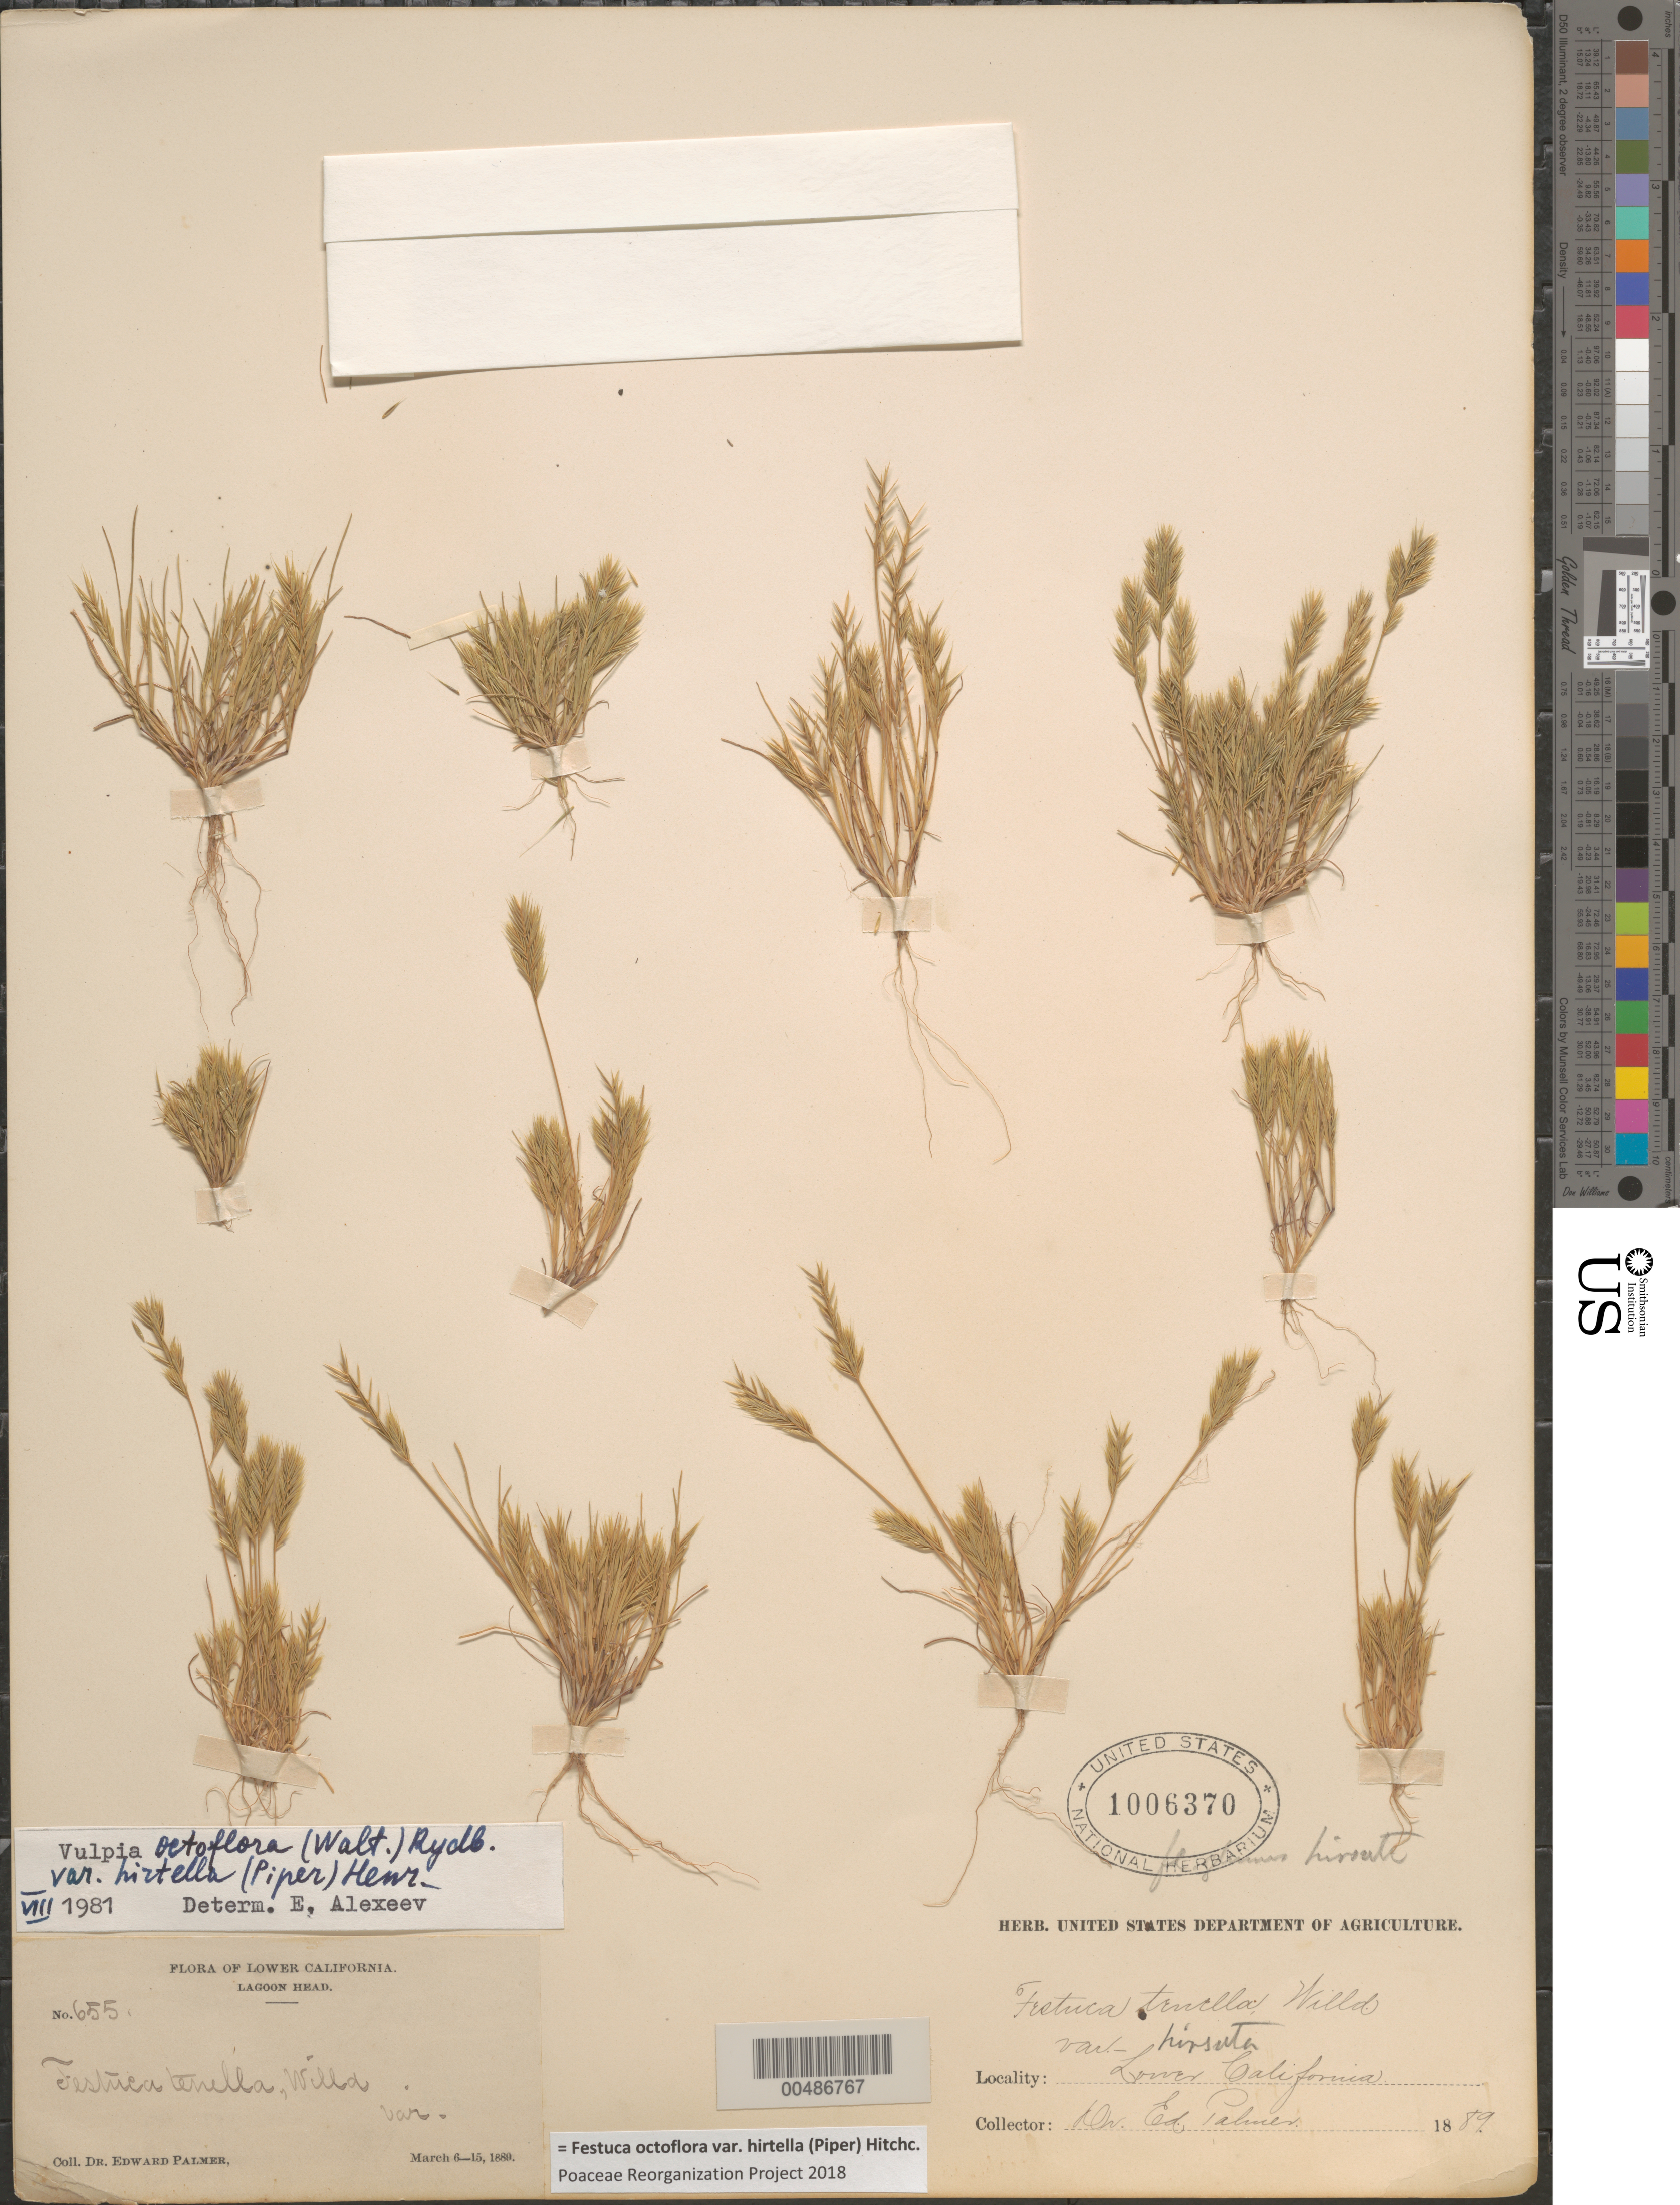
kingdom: Plantae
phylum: Tracheophyta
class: Liliopsida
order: Poales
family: Poaceae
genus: Festuca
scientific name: Festuca octoflora var. hirtella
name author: Piper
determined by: Poaceae Reorganization Project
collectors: E. Palmer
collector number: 655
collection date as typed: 6 Mar 1889 to 15 Mar 1889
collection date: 1889-03-06/1889-03-15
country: Mexico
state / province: Baja California Norte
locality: Lagoon Head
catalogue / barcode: US 1006370